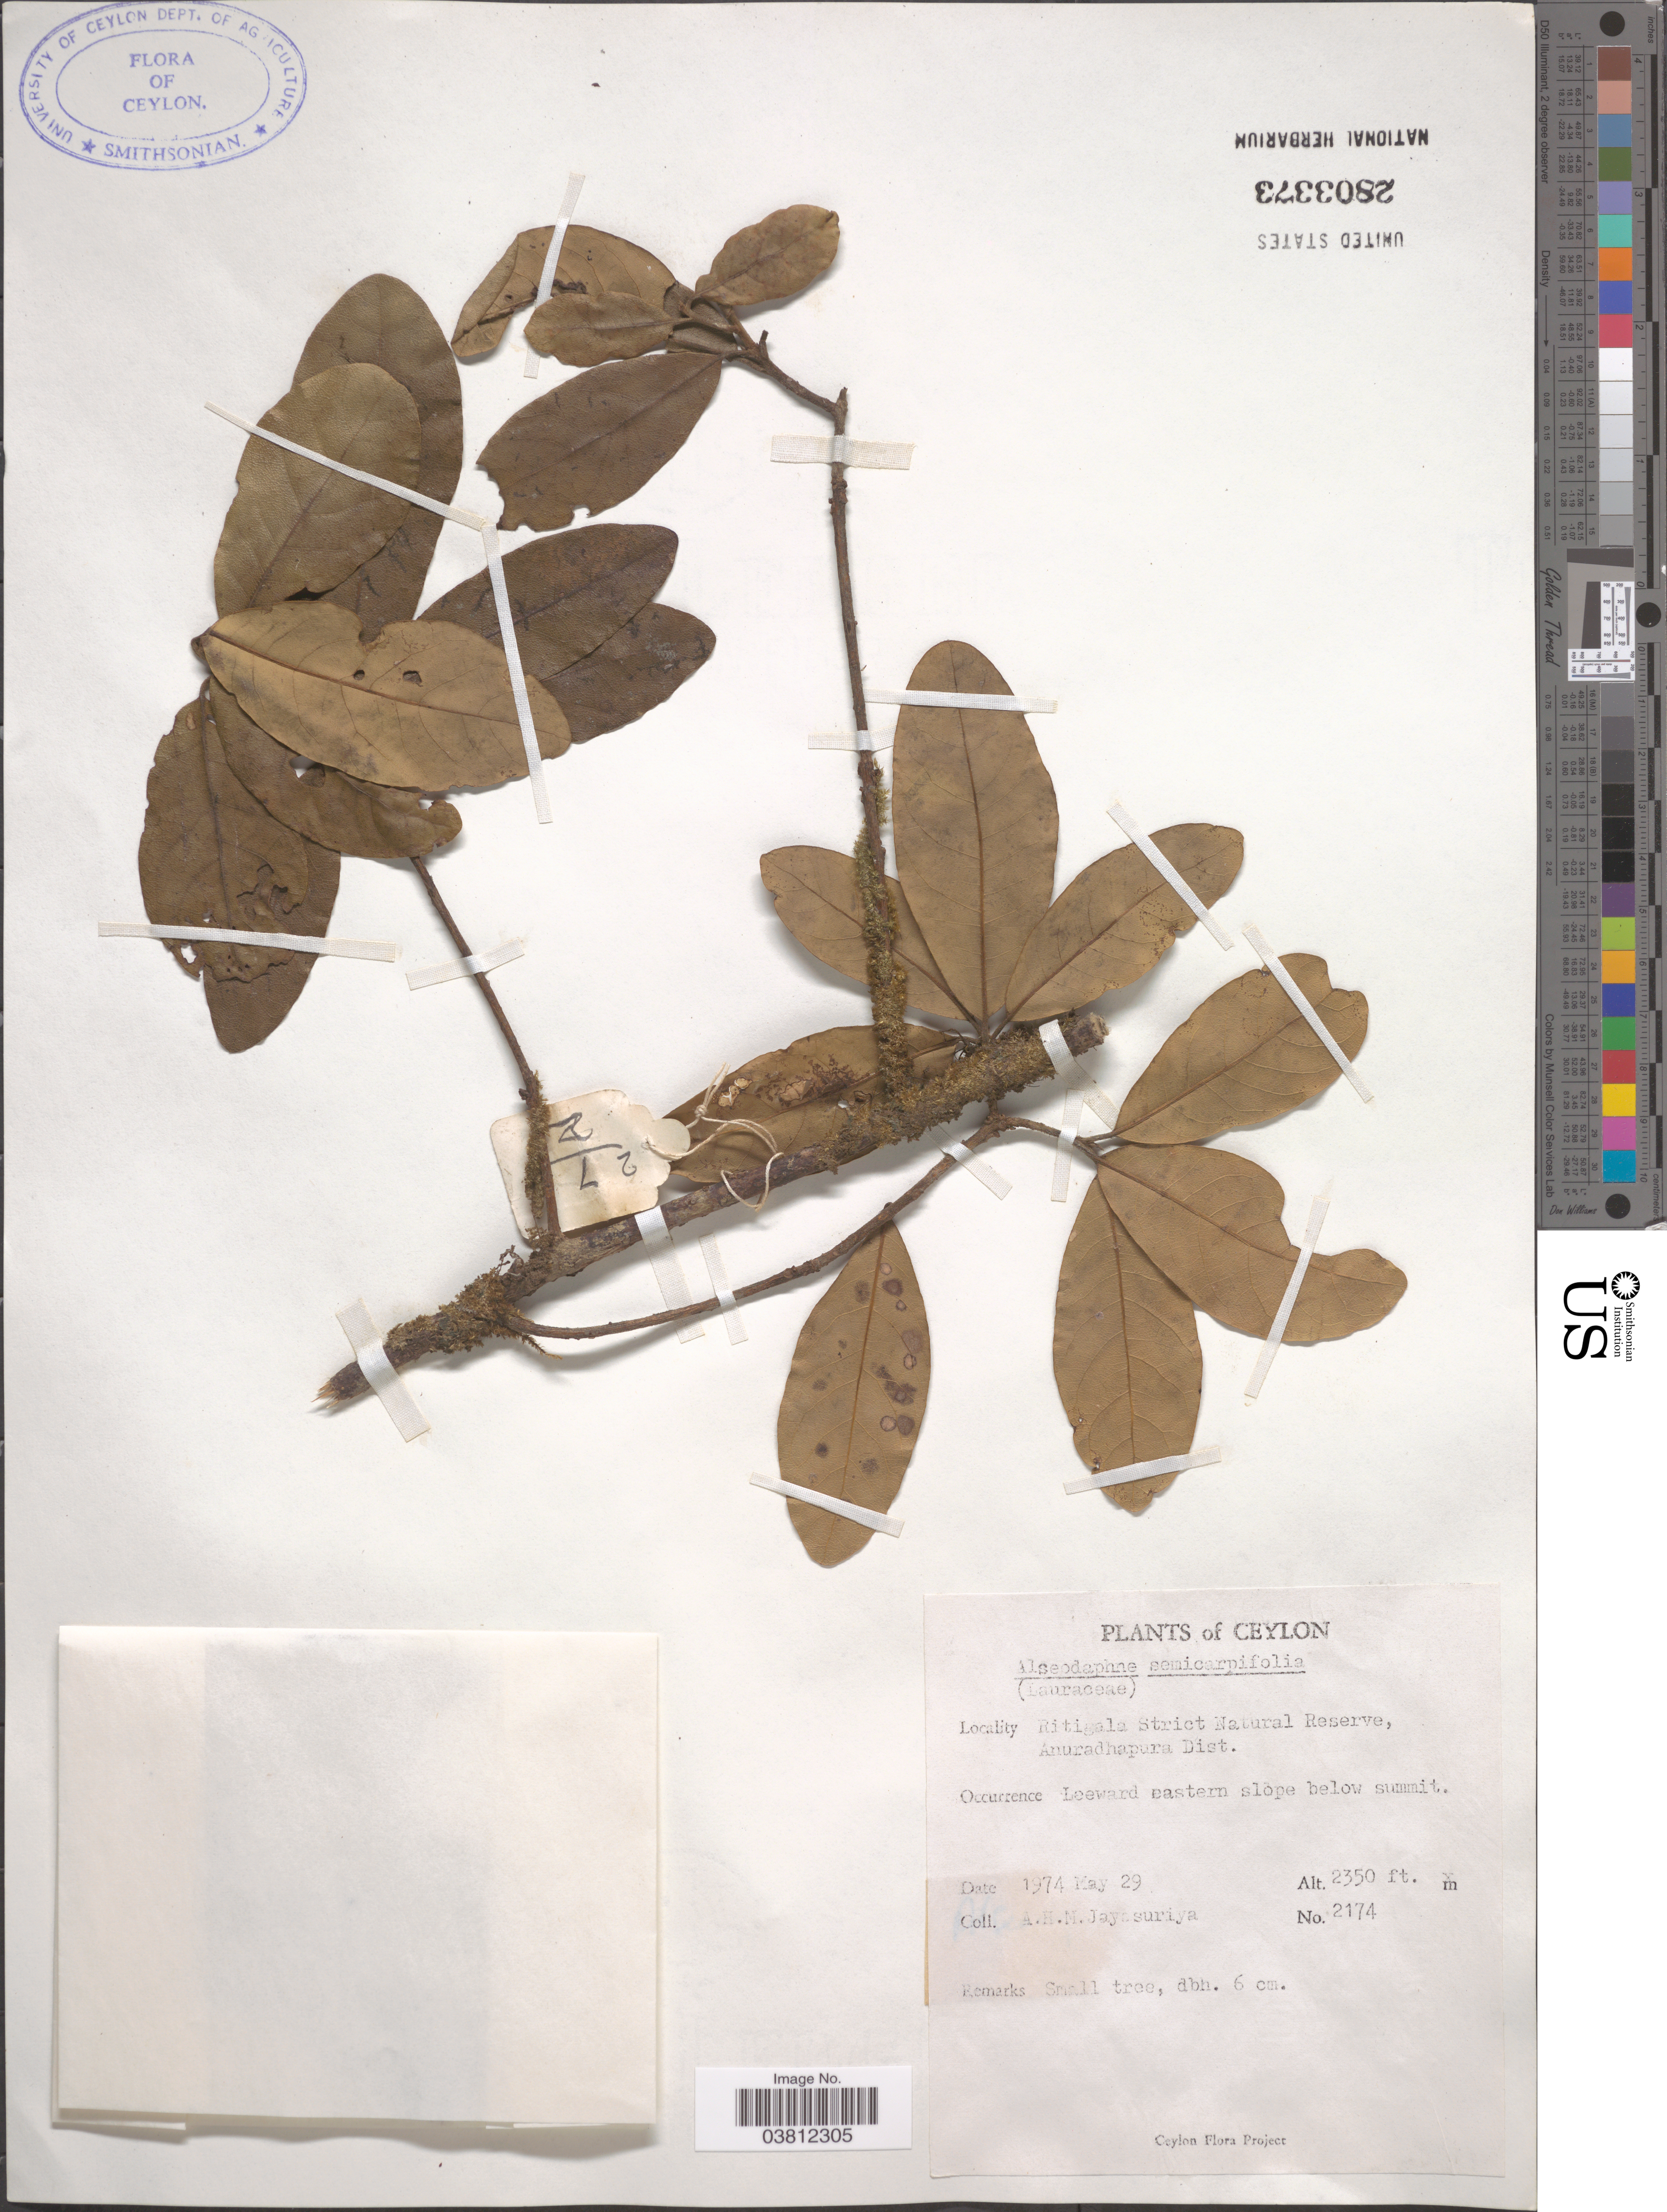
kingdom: Plantae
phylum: Tracheophyta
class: Magnoliopsida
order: Laurales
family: Lauraceae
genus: Alseodaphne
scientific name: Alseodaphne semecarpifolia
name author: Nees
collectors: A. H. Jayasuriya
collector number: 2174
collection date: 1974-05-29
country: Sri Lanka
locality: Ceylon. Ritigala Strict Natural Reserve, Anuradhapura Dist.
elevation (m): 716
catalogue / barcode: US 2803373